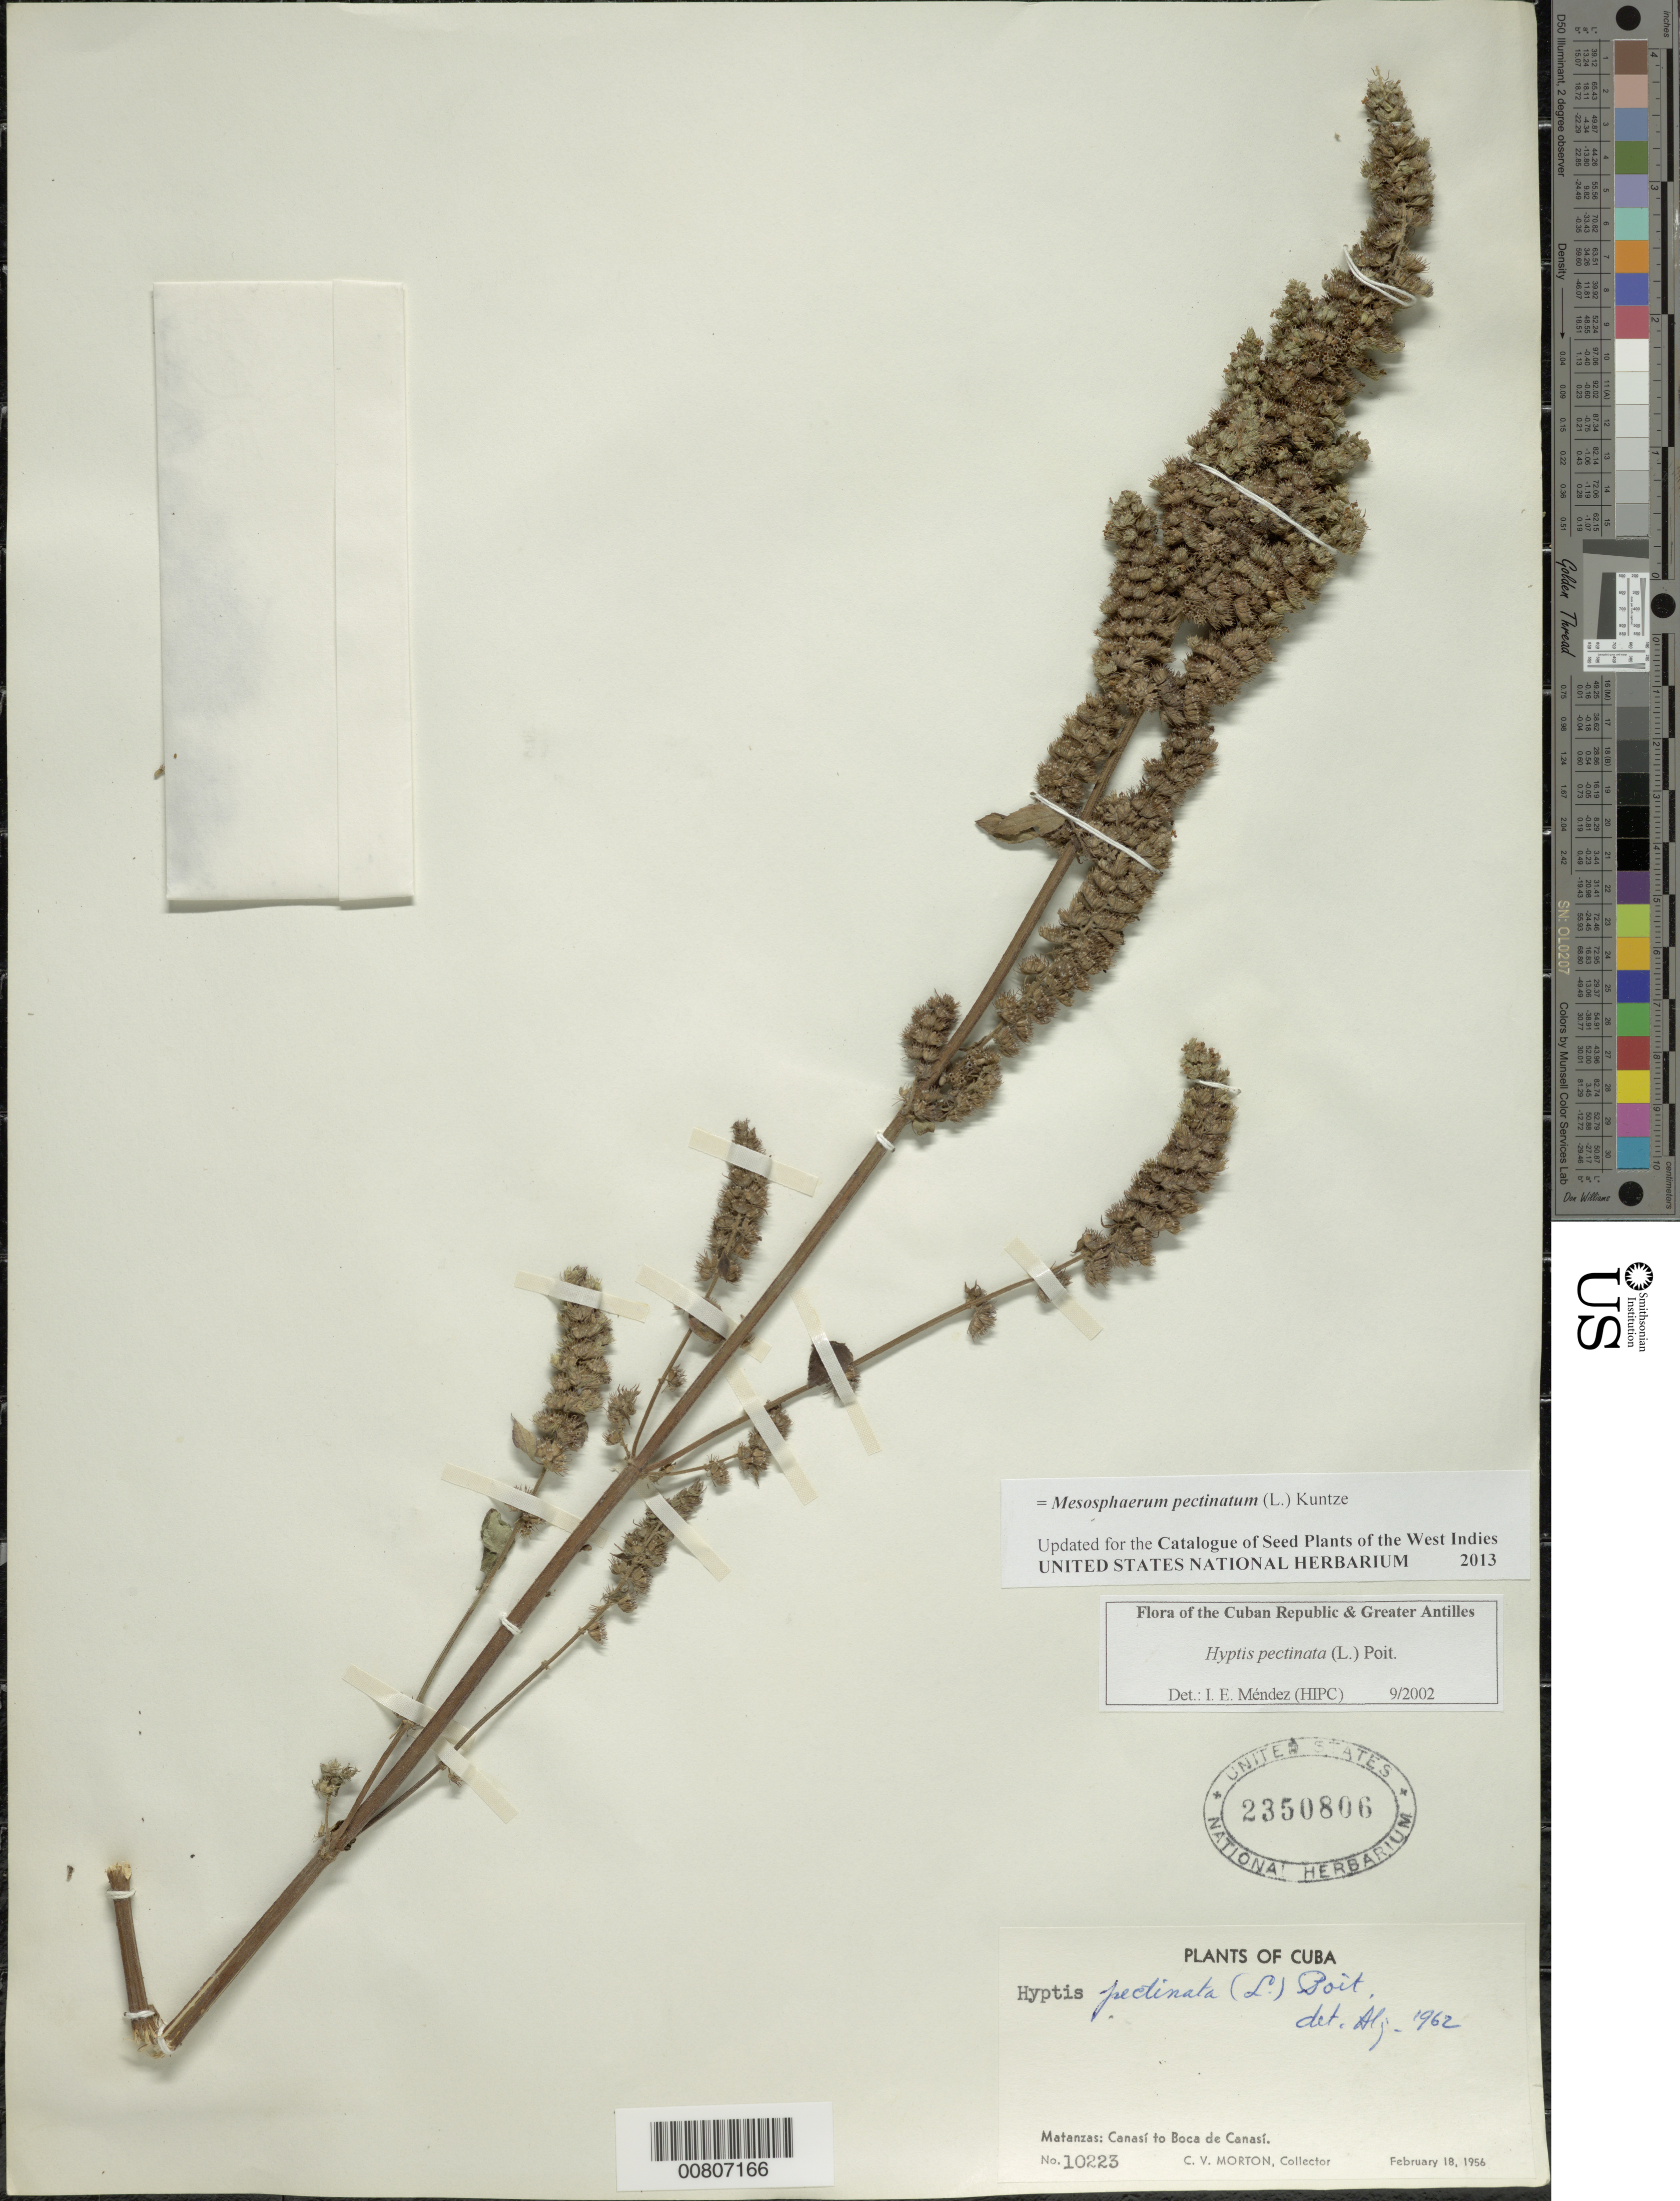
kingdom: Plantae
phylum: Tracheophyta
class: Magnoliopsida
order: Lamiales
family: Lamiaceae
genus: Hyptis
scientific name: Hyptis pectinata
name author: (L.) Poit.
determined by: Méndez, Isidro E., (HIPC)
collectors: C. V. Morton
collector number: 10223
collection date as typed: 18 Feb 1956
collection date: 1956-02-18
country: Cuba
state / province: Matanzas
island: Cuba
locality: Canasí to Boca de Canasí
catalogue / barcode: US 2350806